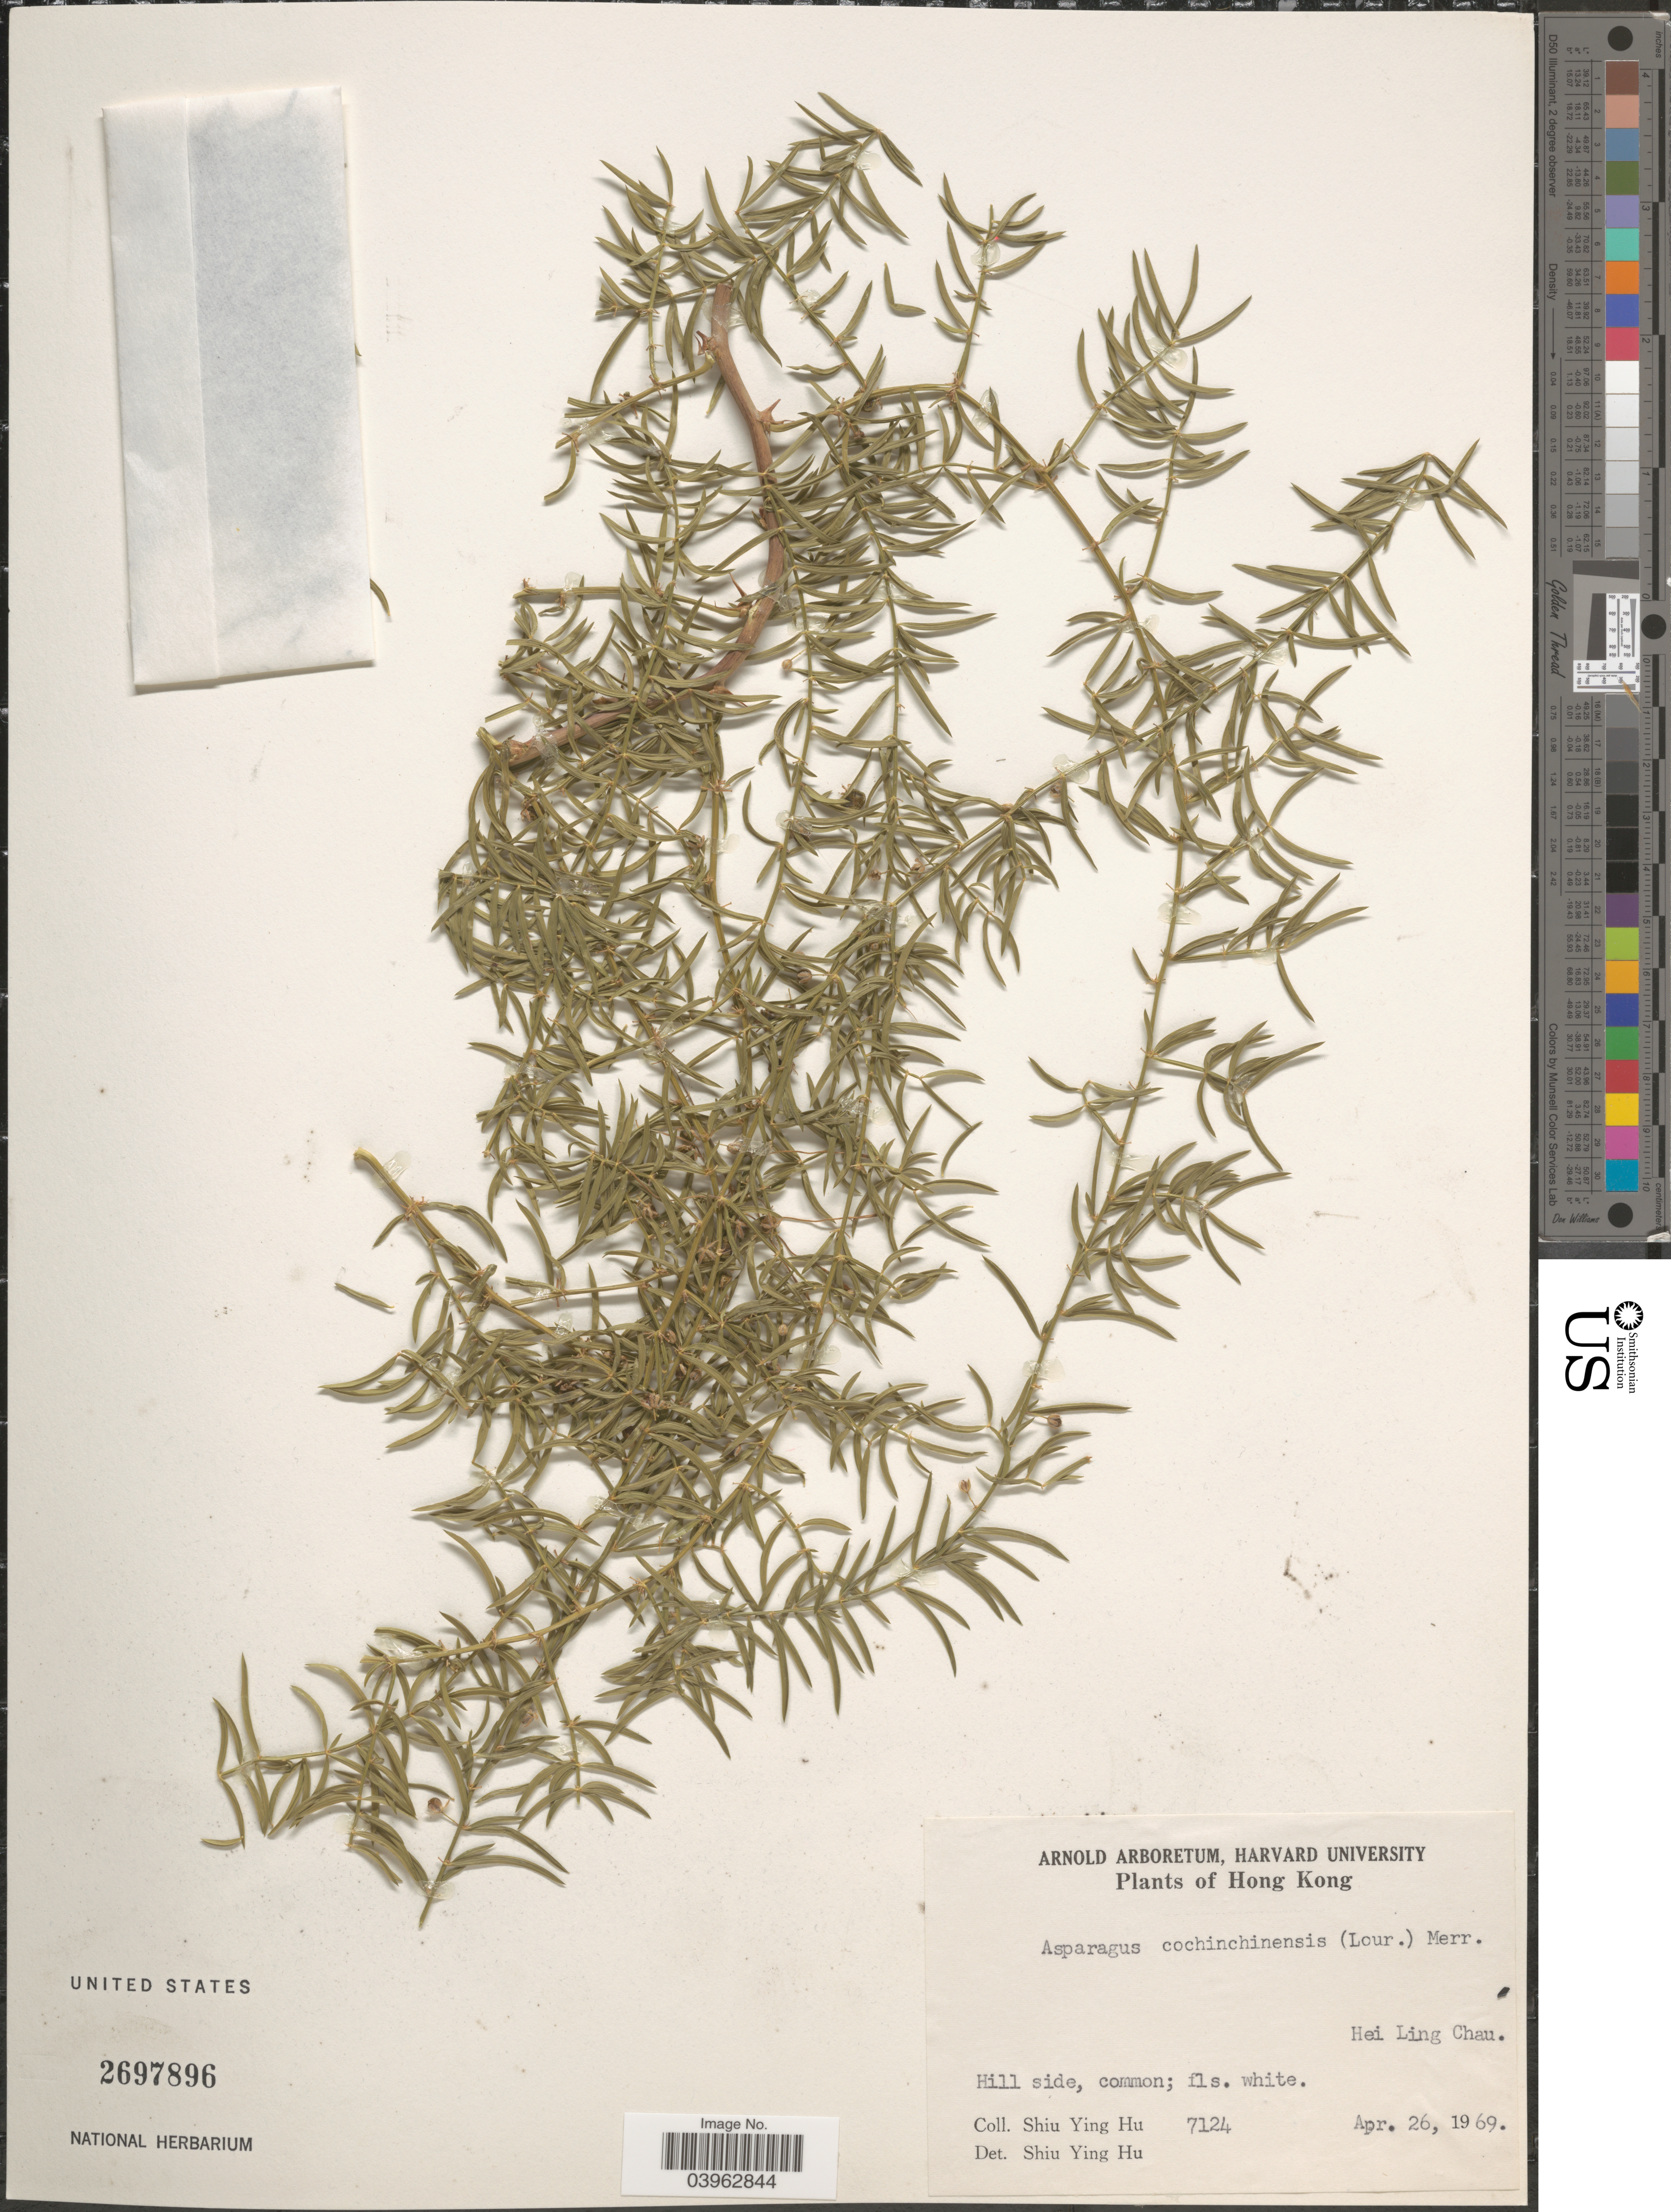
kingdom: Plantae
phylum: Tracheophyta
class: Liliopsida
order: Asparagales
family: Asparagaceae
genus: Asparagus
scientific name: Asparagus cochinchinensis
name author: (Lour.) Merr.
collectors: S. Y. Hu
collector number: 7124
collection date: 1969-04-26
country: China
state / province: Hong Kong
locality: Hei Ling Chau.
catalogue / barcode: US 2697896